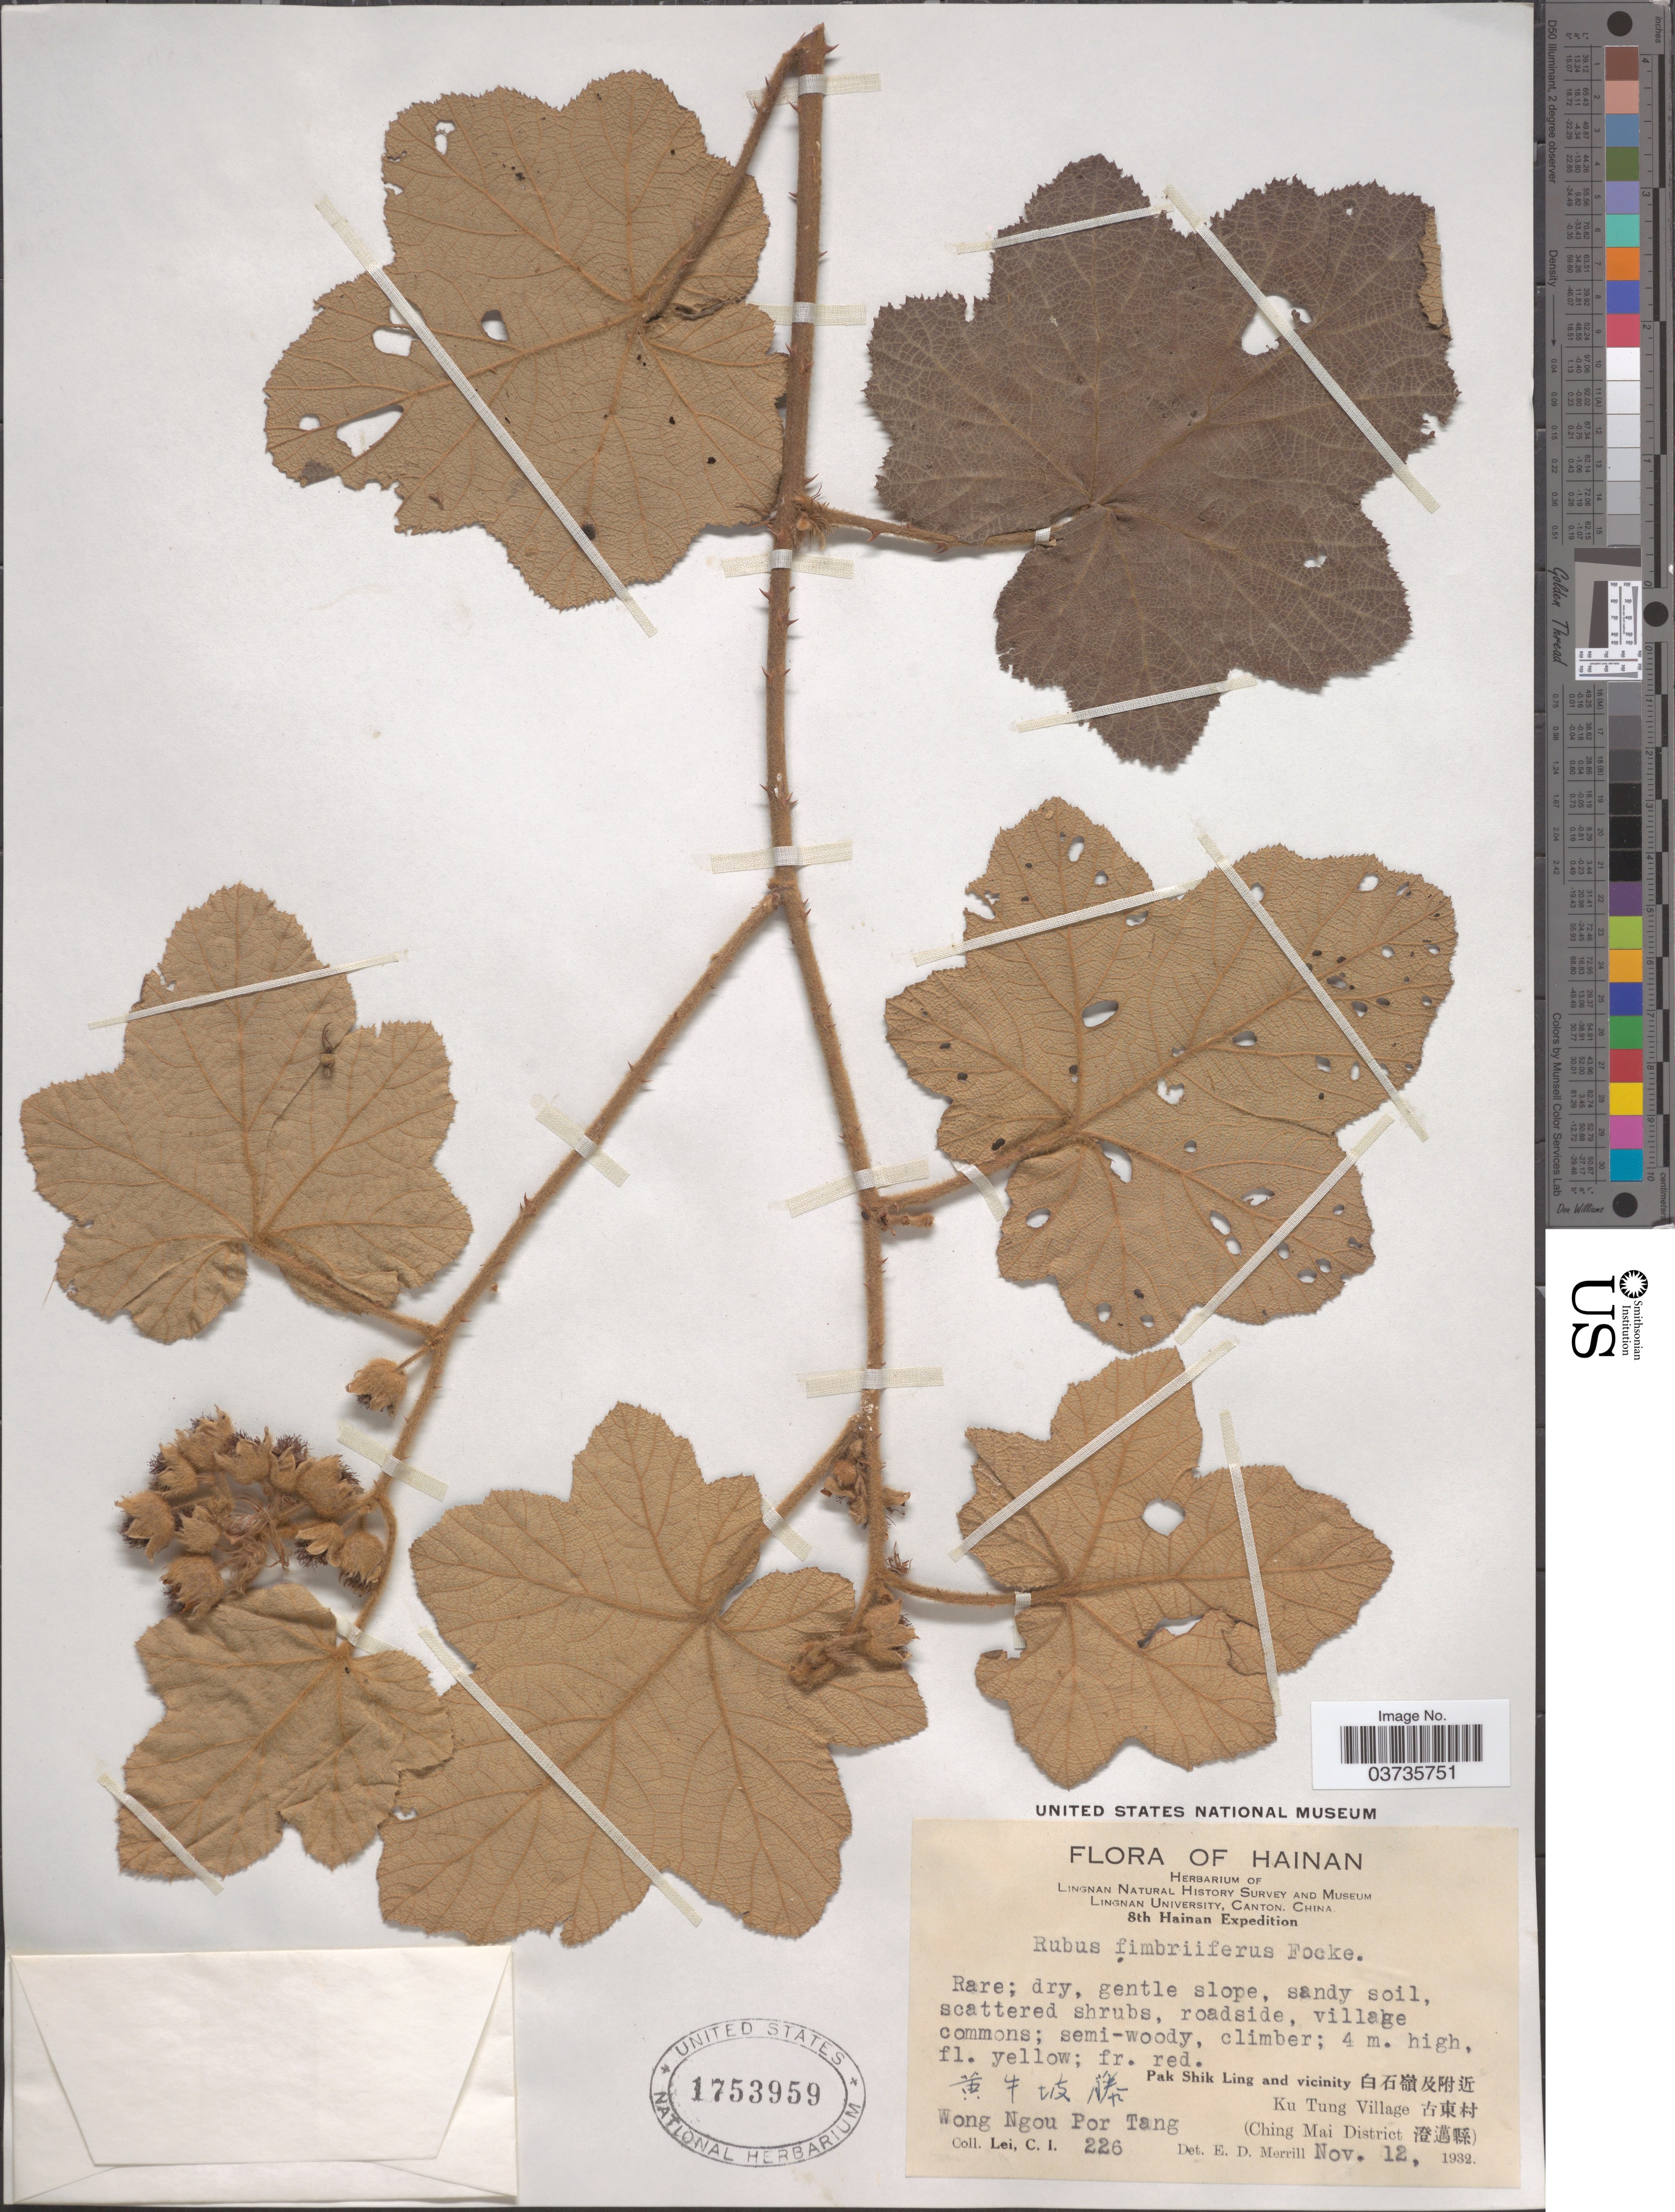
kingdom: Plantae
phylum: Tracheophyta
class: Magnoliopsida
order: Rosales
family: Rosaceae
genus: Rubus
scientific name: Rubus fimbriiferus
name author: Focke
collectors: C. I. Lei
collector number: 226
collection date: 1932-11-12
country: China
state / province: Hainan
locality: Pak Shik Ling and vicinity X. Ku Tung Village X, (Ching Mai District X). Wong Ngou Por Tang.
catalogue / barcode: US 1753959